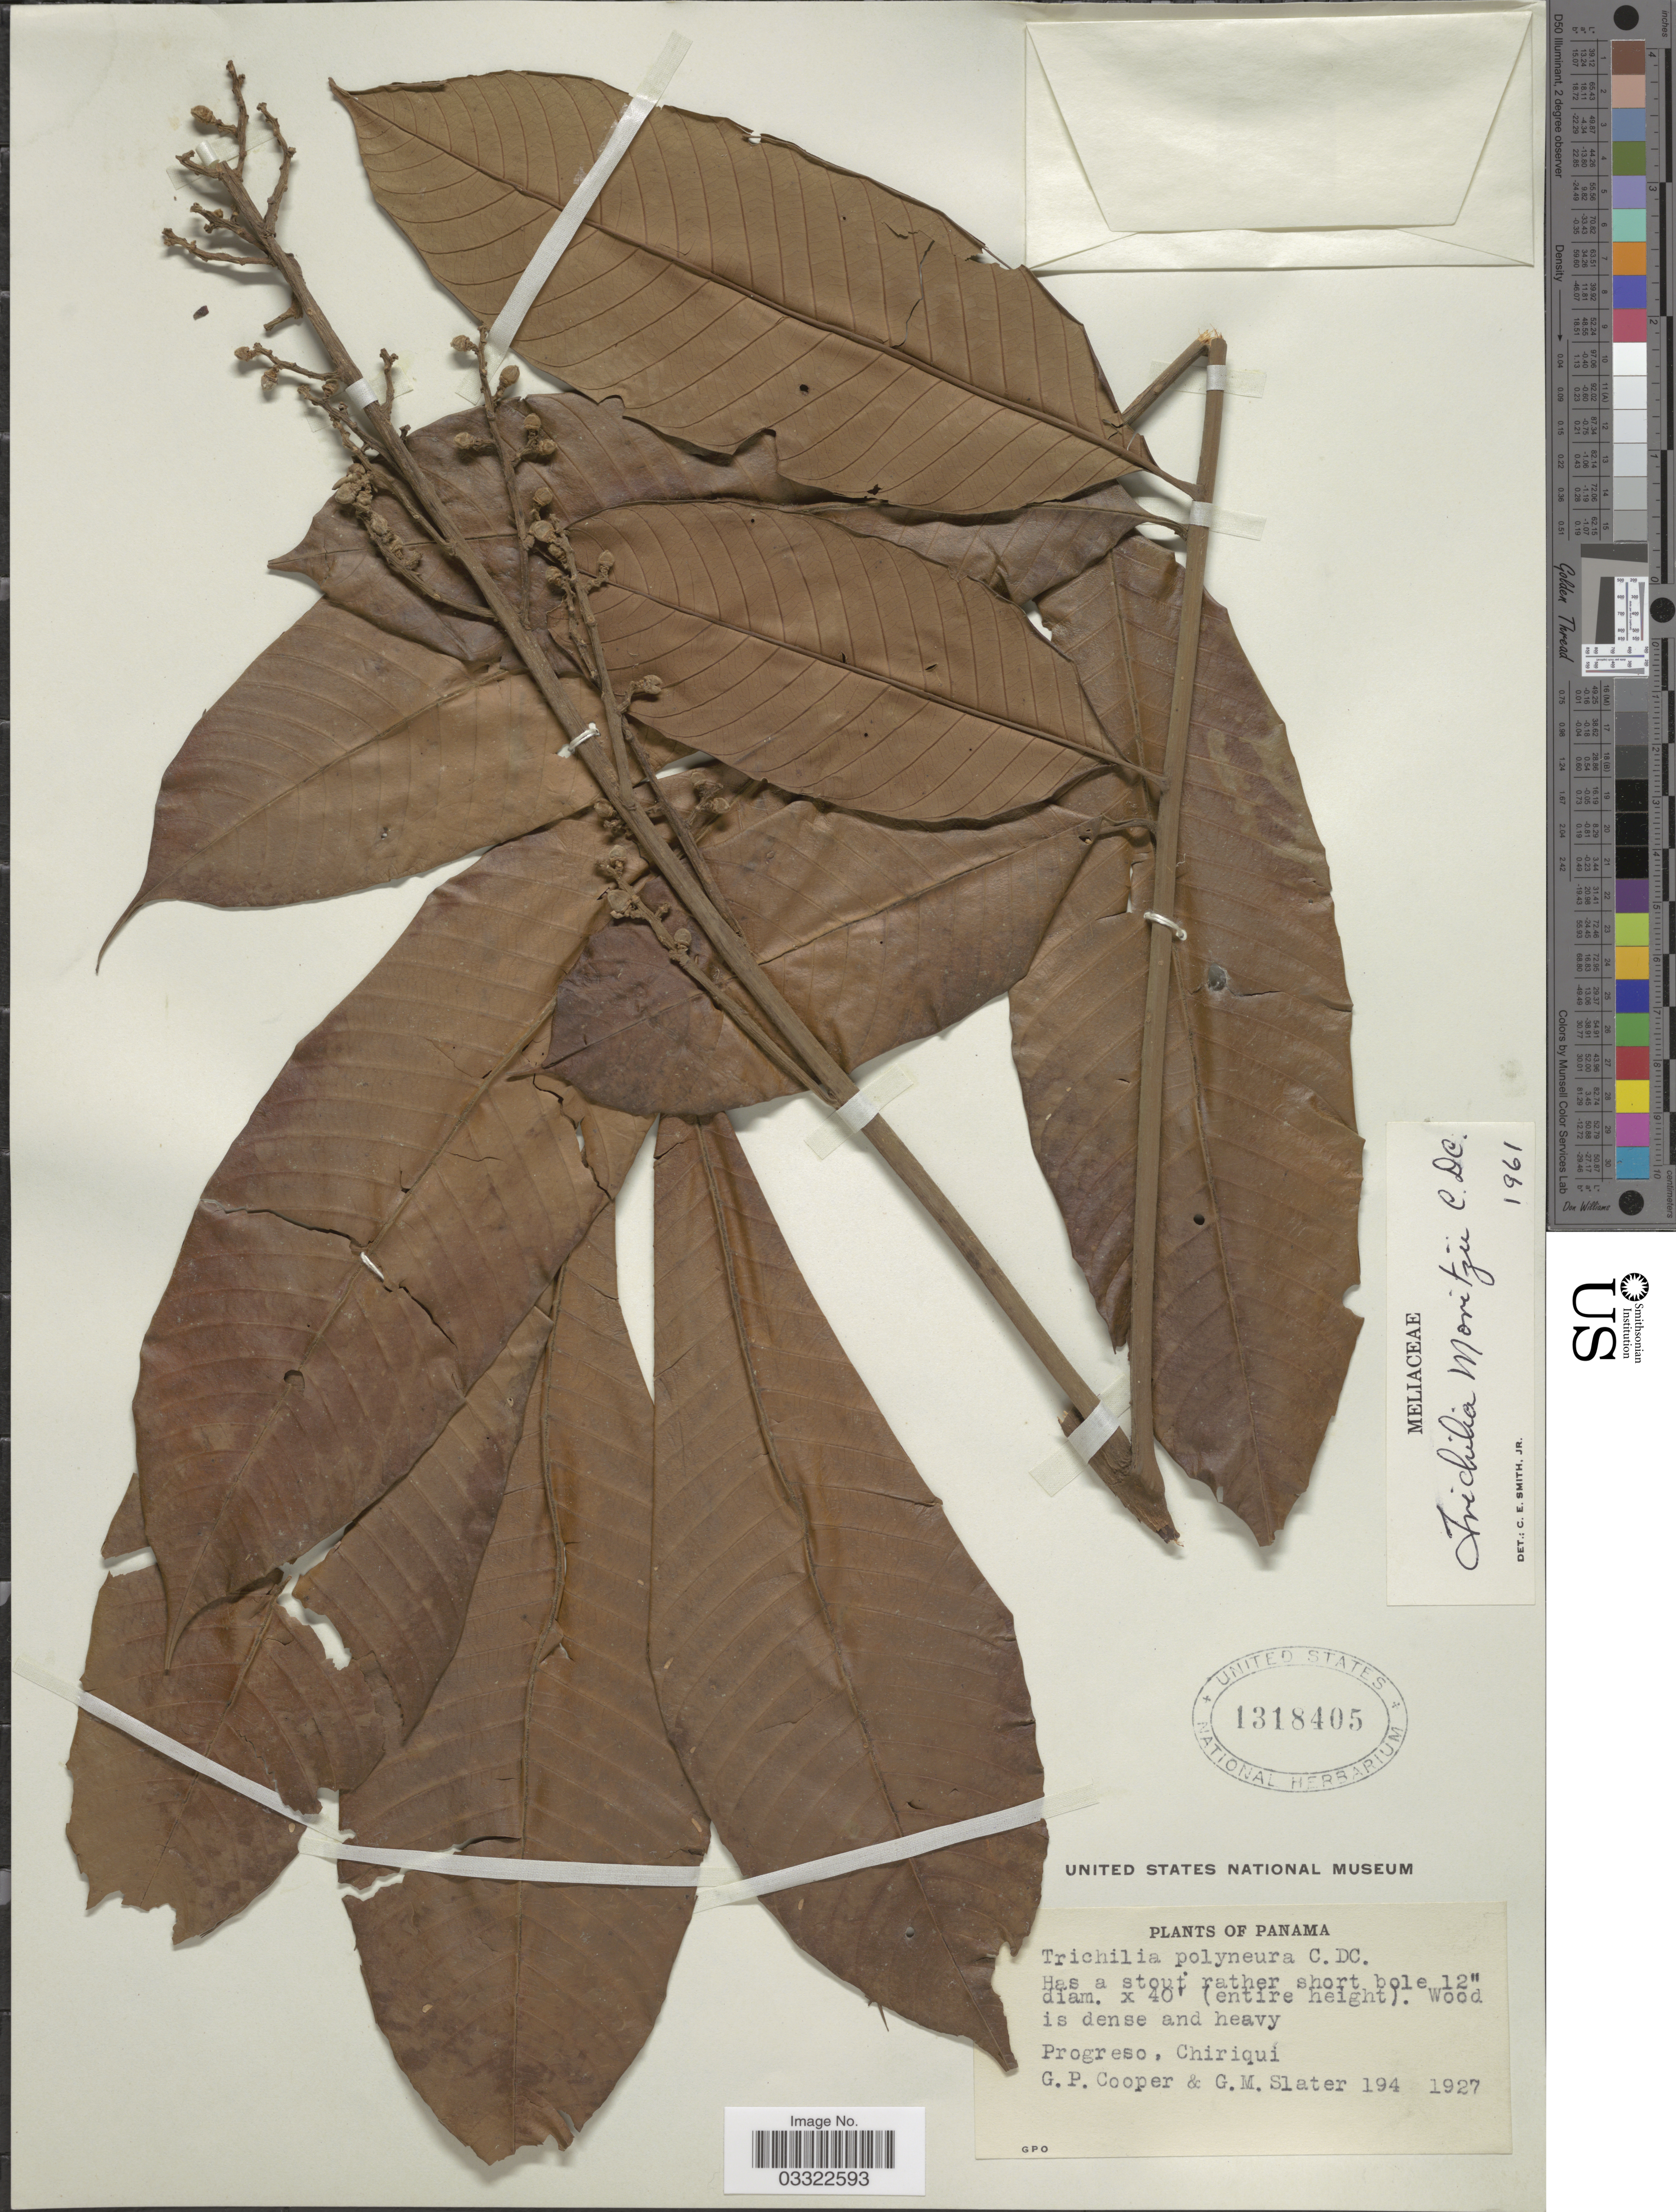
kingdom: Plantae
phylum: Tracheophyta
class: Magnoliopsida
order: Sapindales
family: Meliaceae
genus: Trichilia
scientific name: Trichilia moritzii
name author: C. DC. in A. DC.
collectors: G. Cooper & G. Slater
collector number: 194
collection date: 1927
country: Panama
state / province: Chiriqui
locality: Progreso.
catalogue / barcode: US 1318405